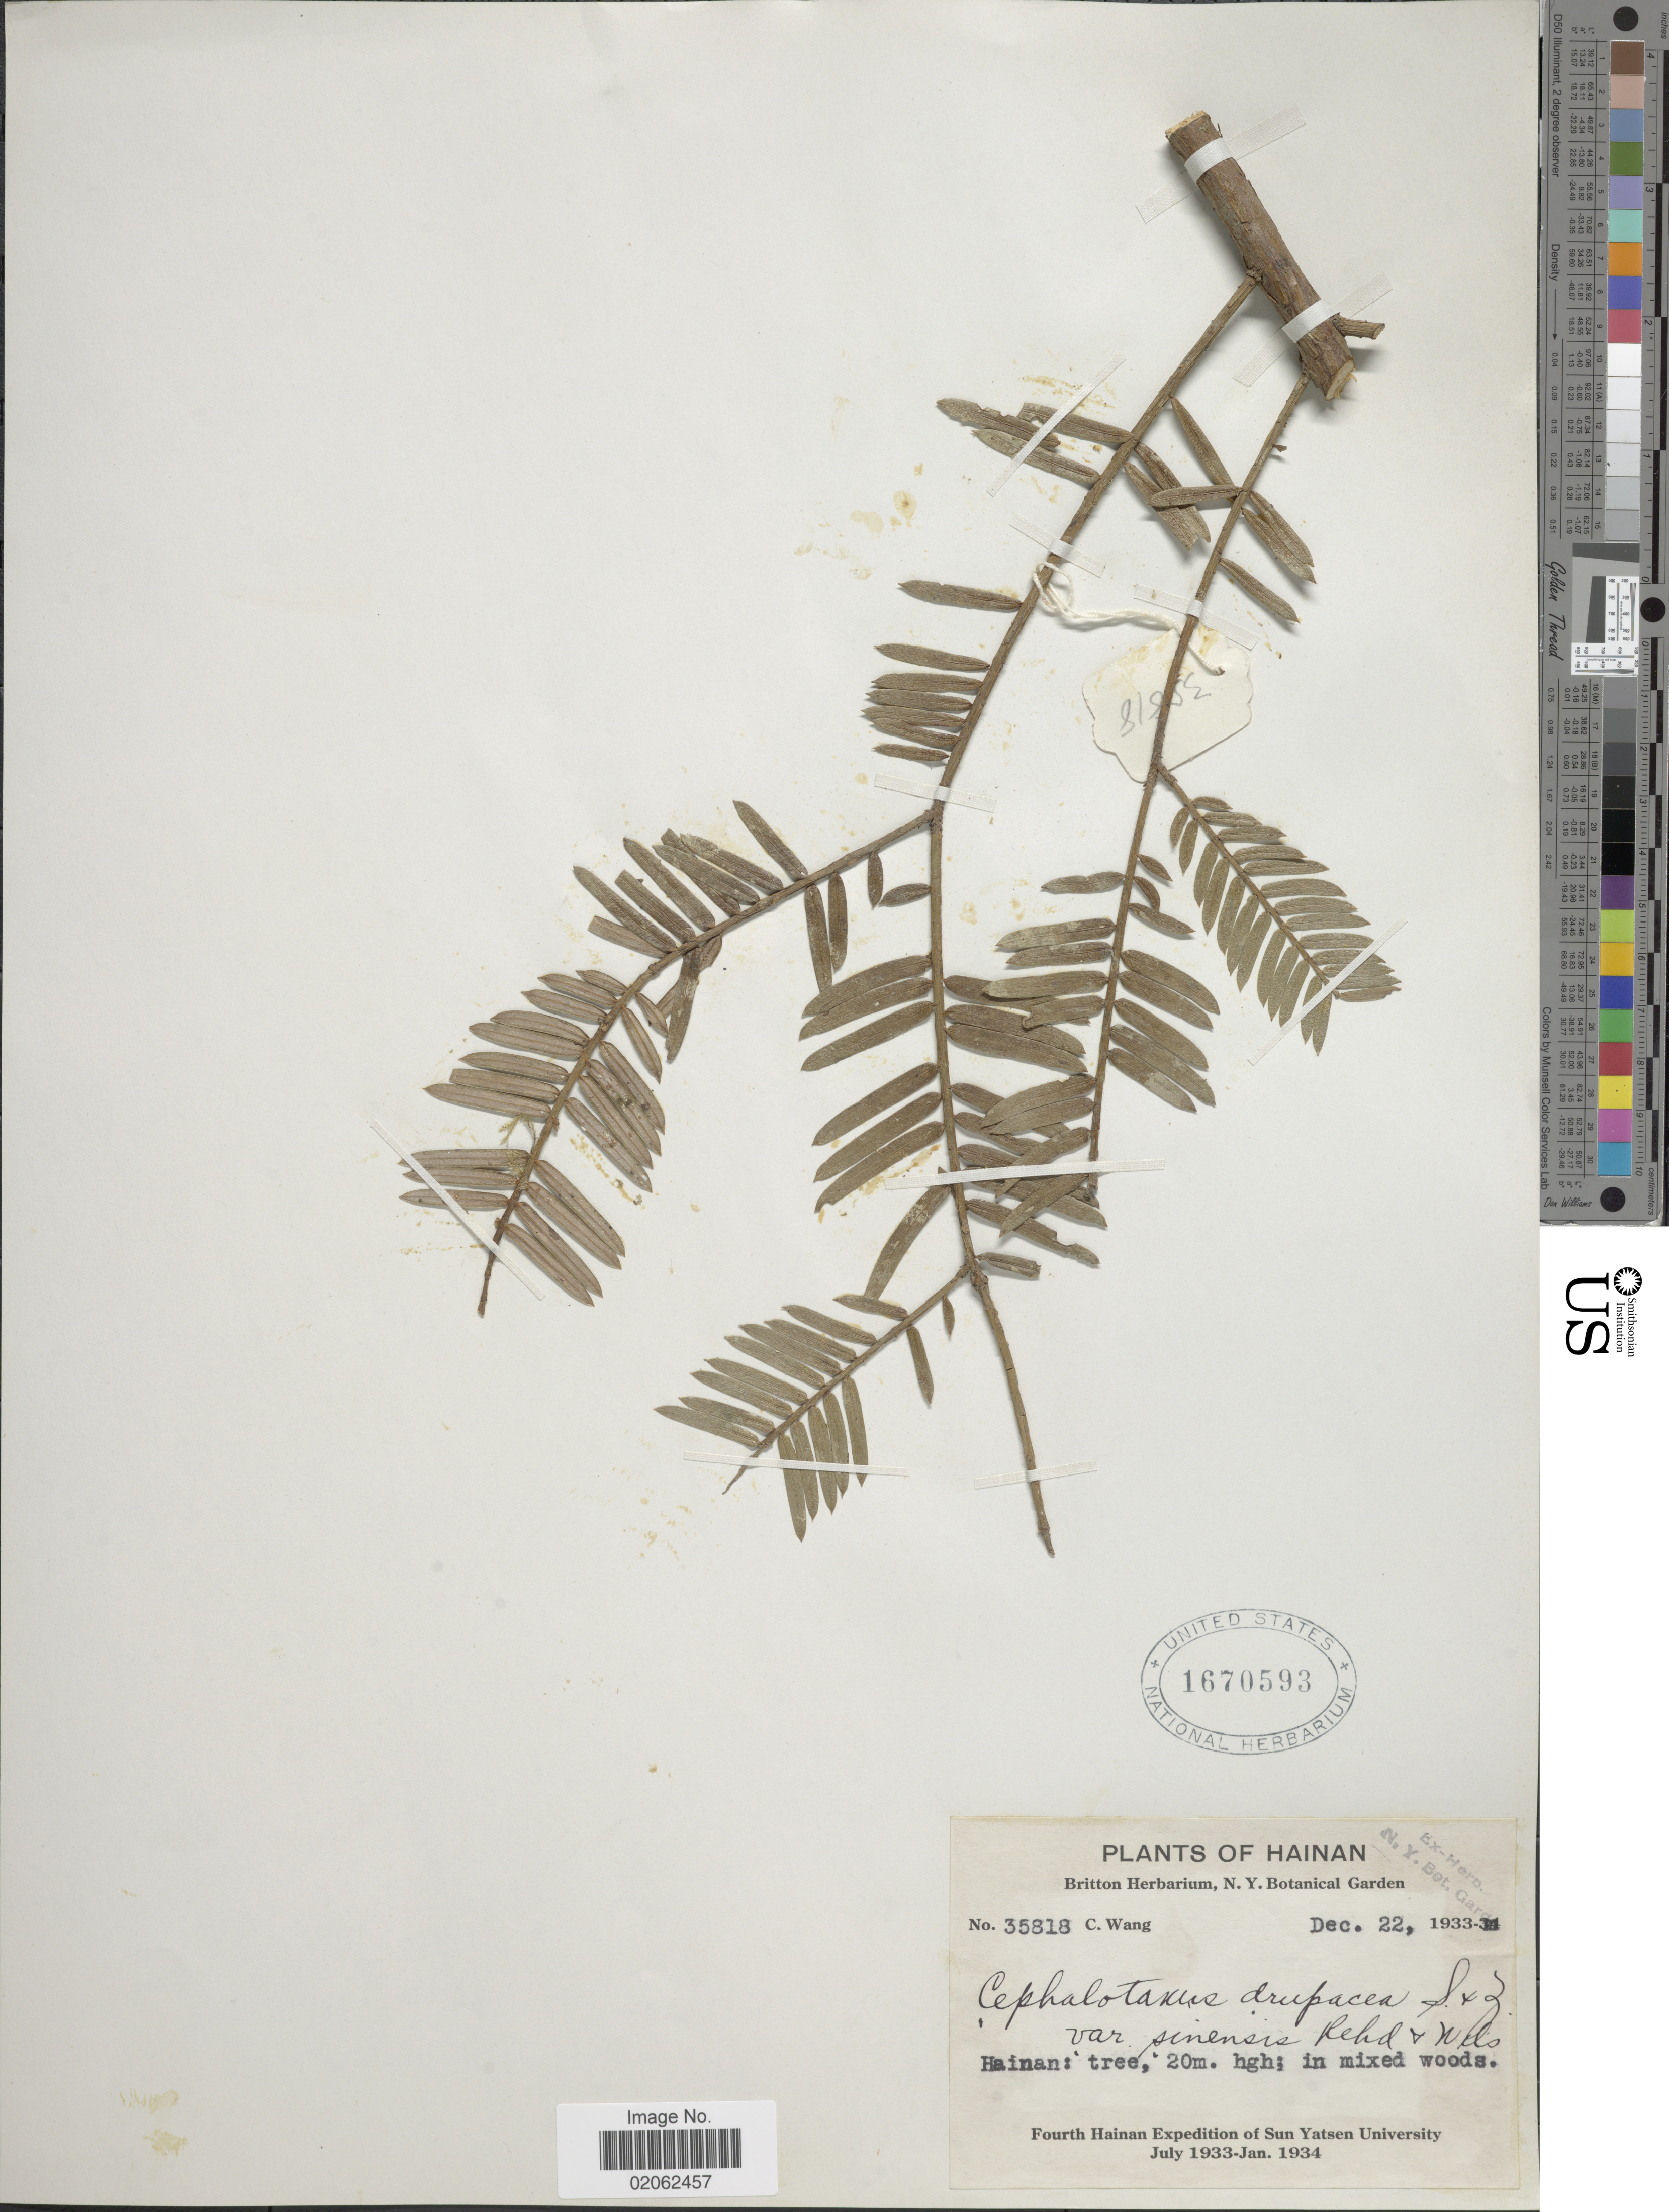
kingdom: Plantae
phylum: Tracheophyta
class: Pinopsida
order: Pinales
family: Cephalotaxaceae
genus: Cephalotaxus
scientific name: Cephalotaxus hainanensis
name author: H.L. Li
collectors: C. Wang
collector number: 35818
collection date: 1933-12-22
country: China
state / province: Hainan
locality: Hainan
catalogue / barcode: US 1670593